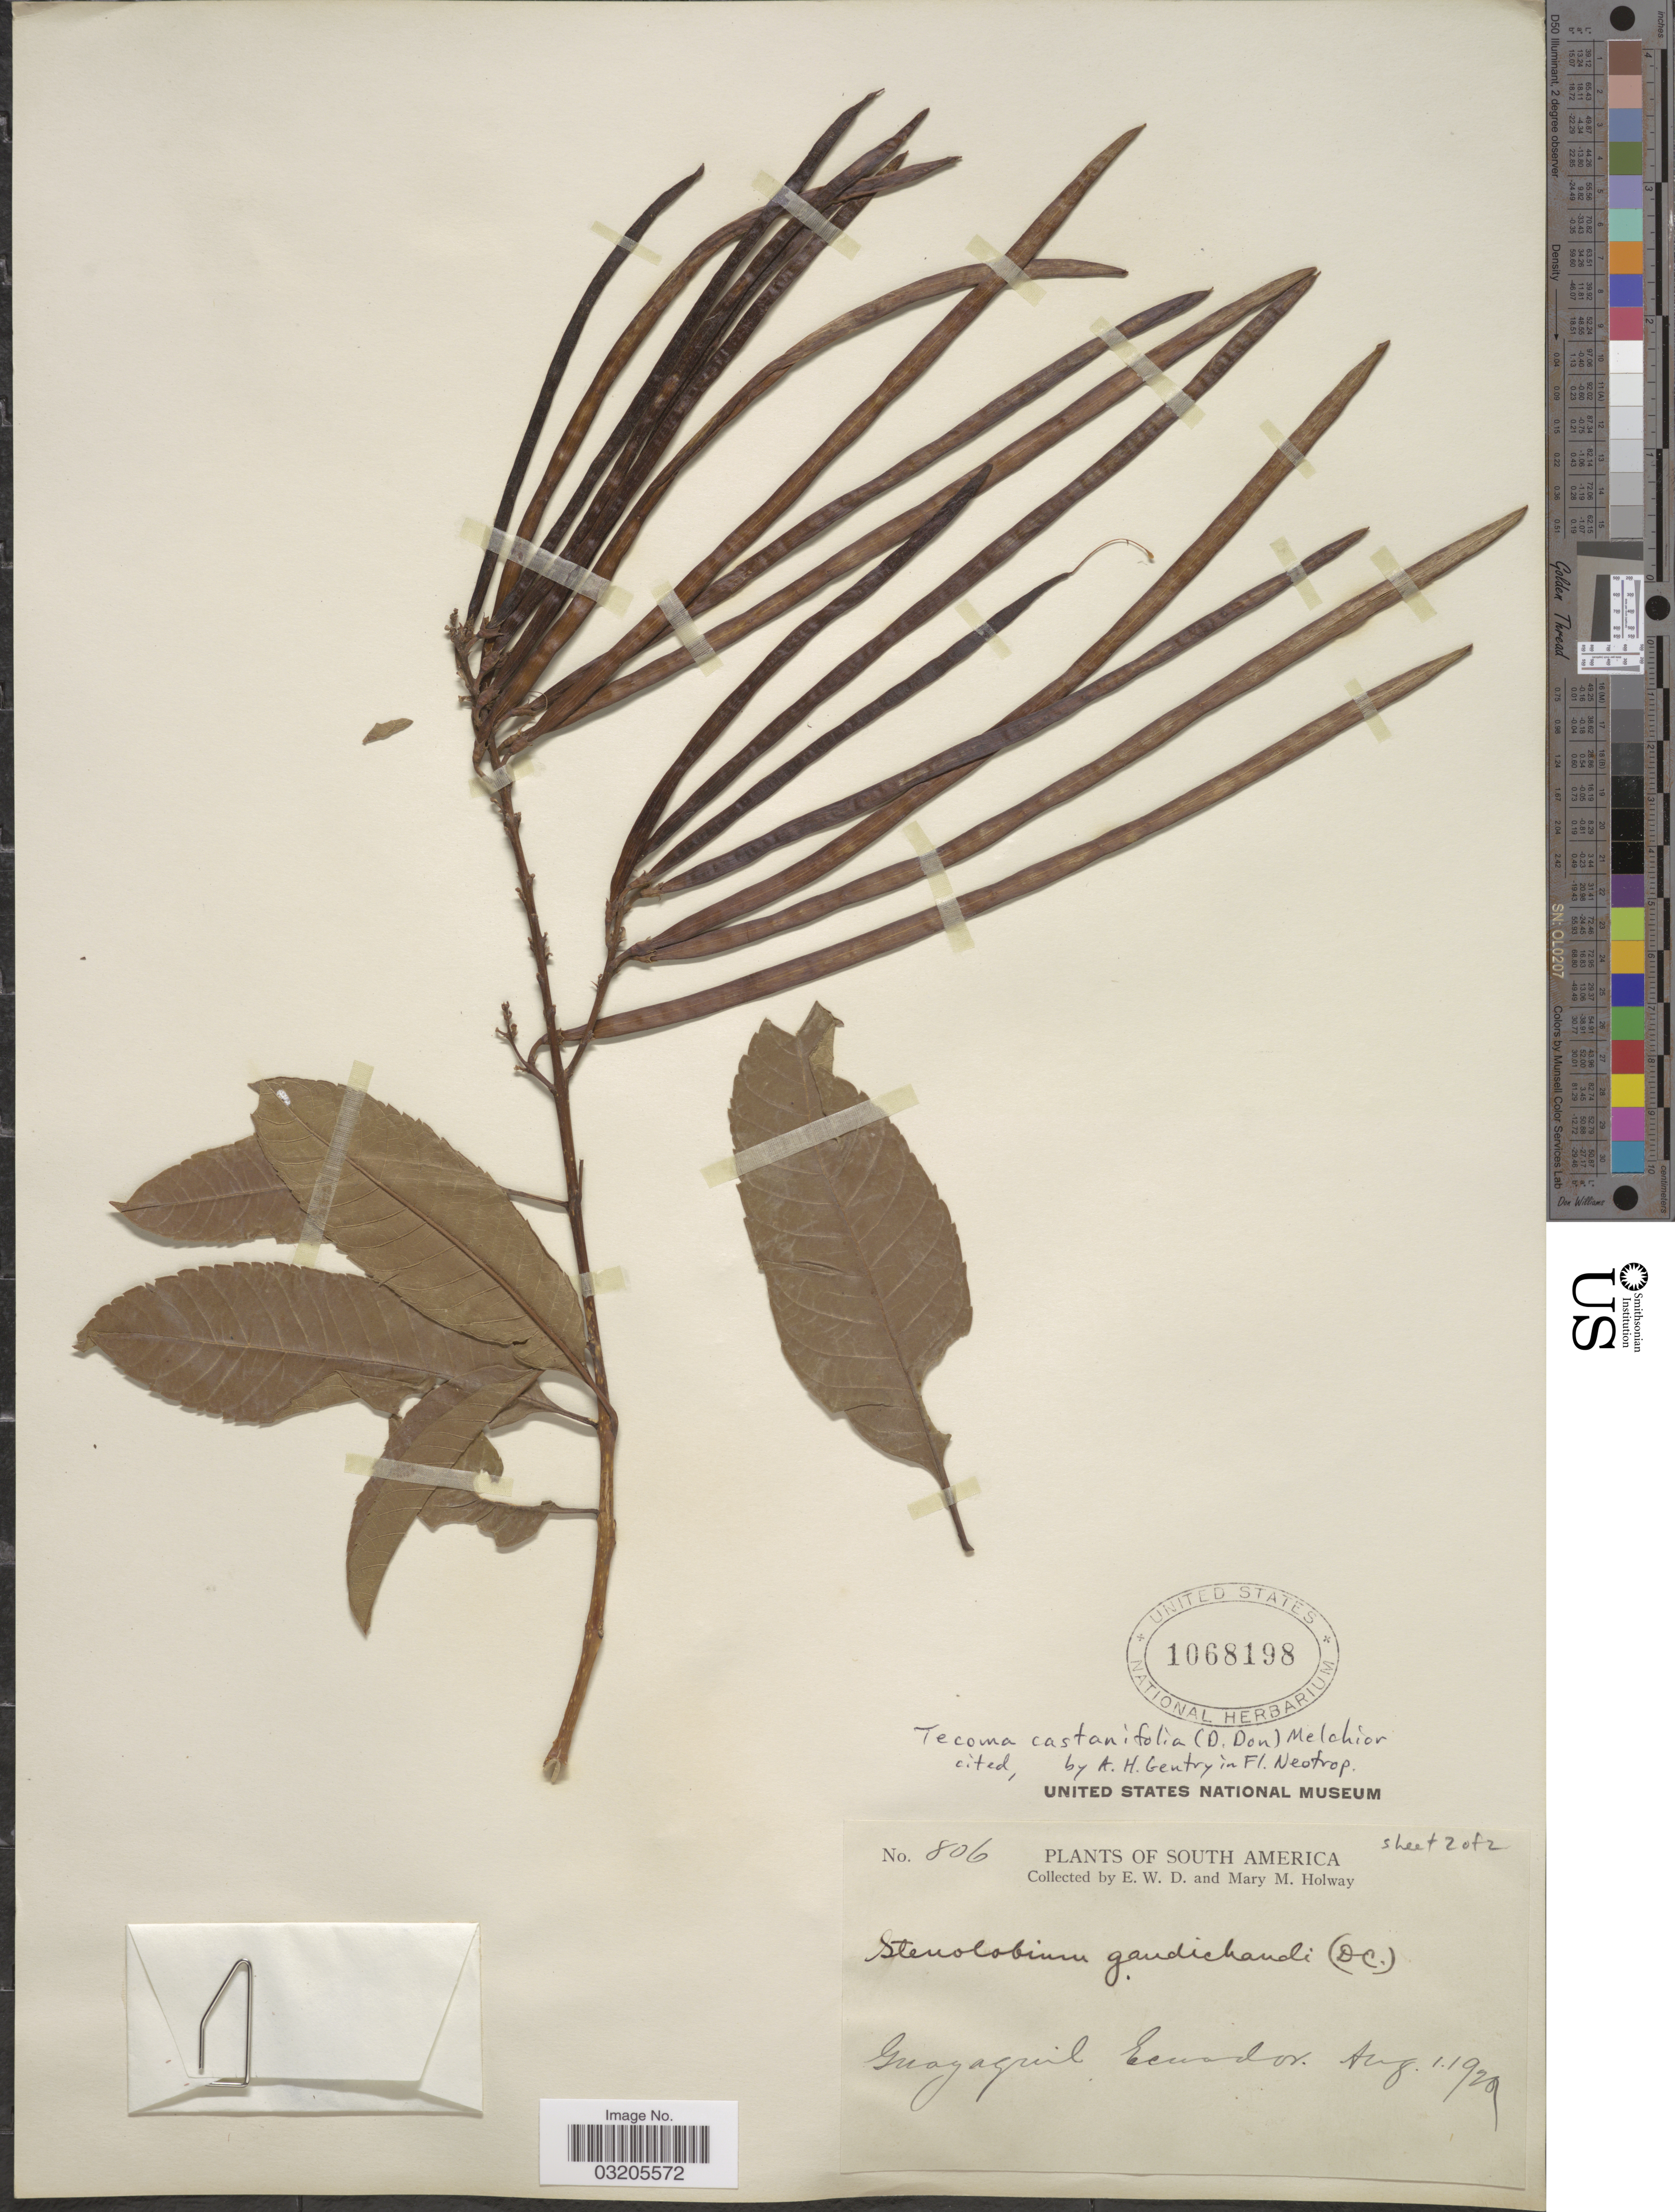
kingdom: Plantae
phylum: Tracheophyta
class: Magnoliopsida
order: Lamiales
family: Bignoniaceae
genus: Tecoma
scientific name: Tecoma castanifolia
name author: (D. Don) Melch.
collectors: E. W. D. Holway & M. M. Holway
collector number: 806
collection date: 1920-08-01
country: Ecuador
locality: Guayaquil.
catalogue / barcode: US 1068198